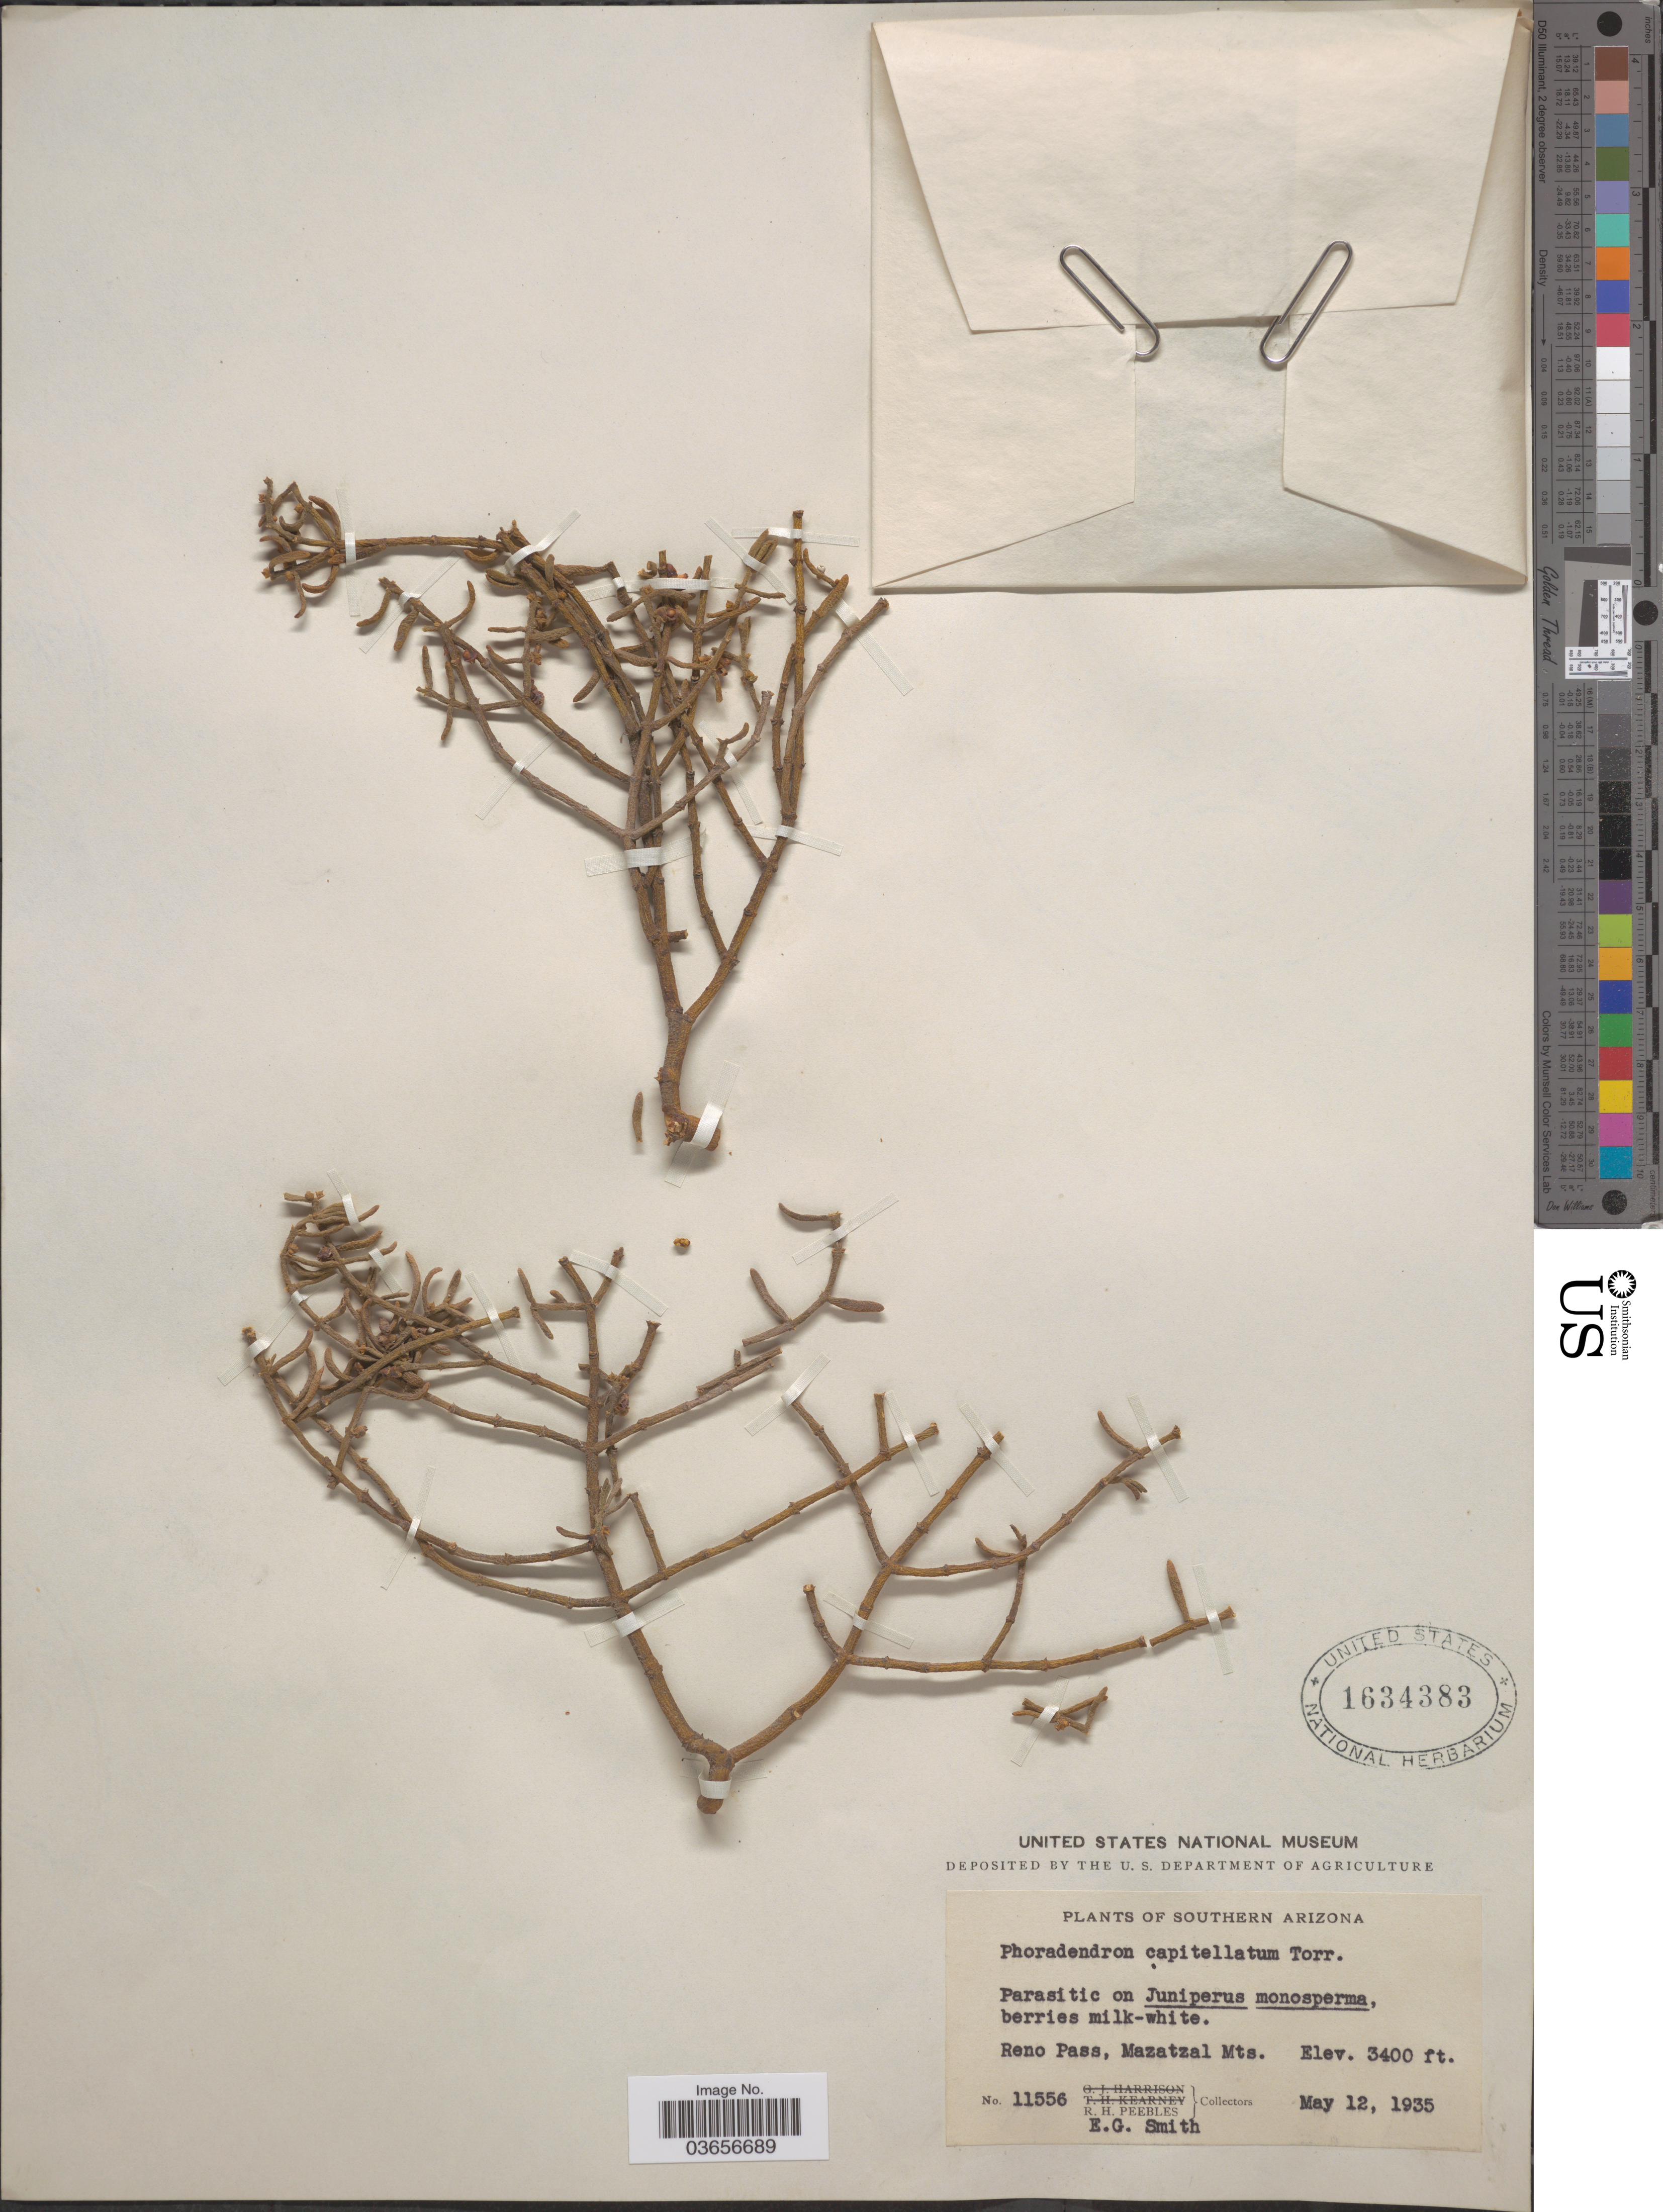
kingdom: Plantae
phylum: Tracheophyta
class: Magnoliopsida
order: Santalales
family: Viscaceae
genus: Phoradendron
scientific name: Phoradendron bolleanum var. capitellanum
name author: (Torr. ex Trel.) Kearney & Peebles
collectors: R. H. Peebles & E. G. Smith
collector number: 11556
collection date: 1935-05-12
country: United States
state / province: Arizona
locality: Southern Arizona. Reno Pass, Mazatzal Mts.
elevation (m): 1036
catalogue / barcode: US 1634383